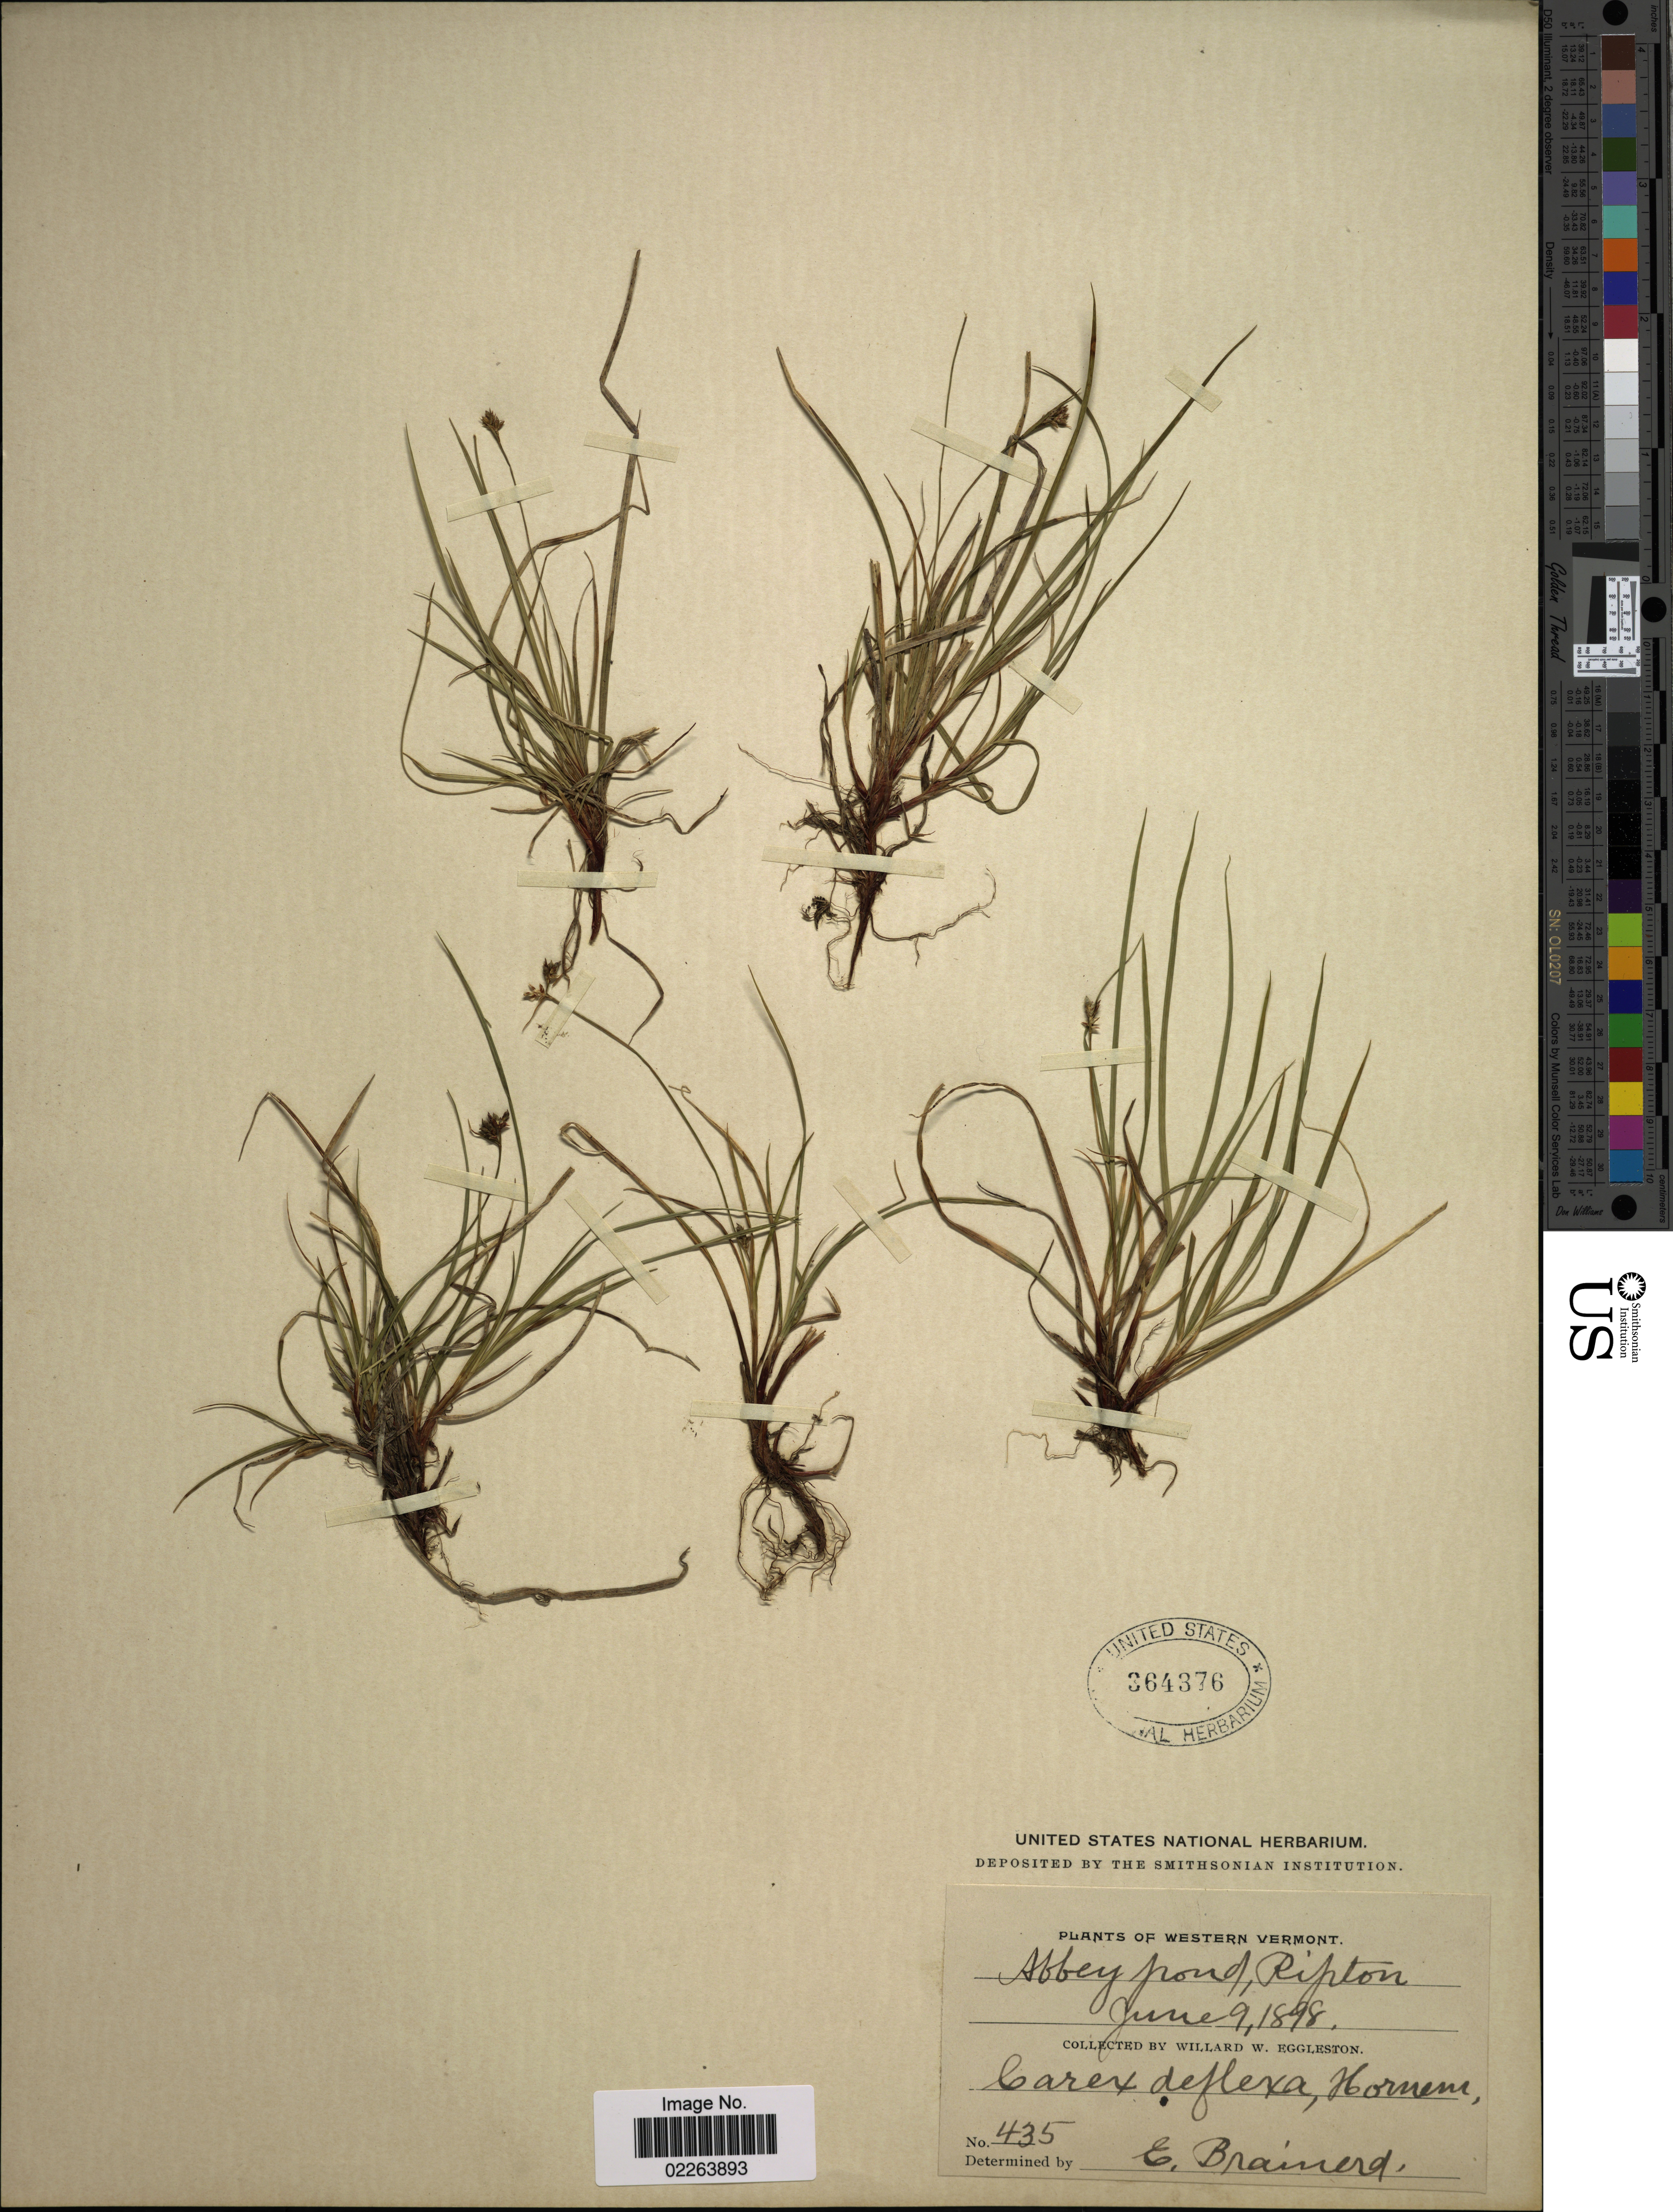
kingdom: Plantae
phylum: Tracheophyta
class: Liliopsida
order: Poales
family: Cyperaceae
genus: Carex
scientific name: Carex deflexa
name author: Hornem.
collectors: W. W. Eggleston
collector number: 435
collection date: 1898-06-09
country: United States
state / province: Vermont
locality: Western Vermont, Abbey pond, Ripton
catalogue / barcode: US 364376